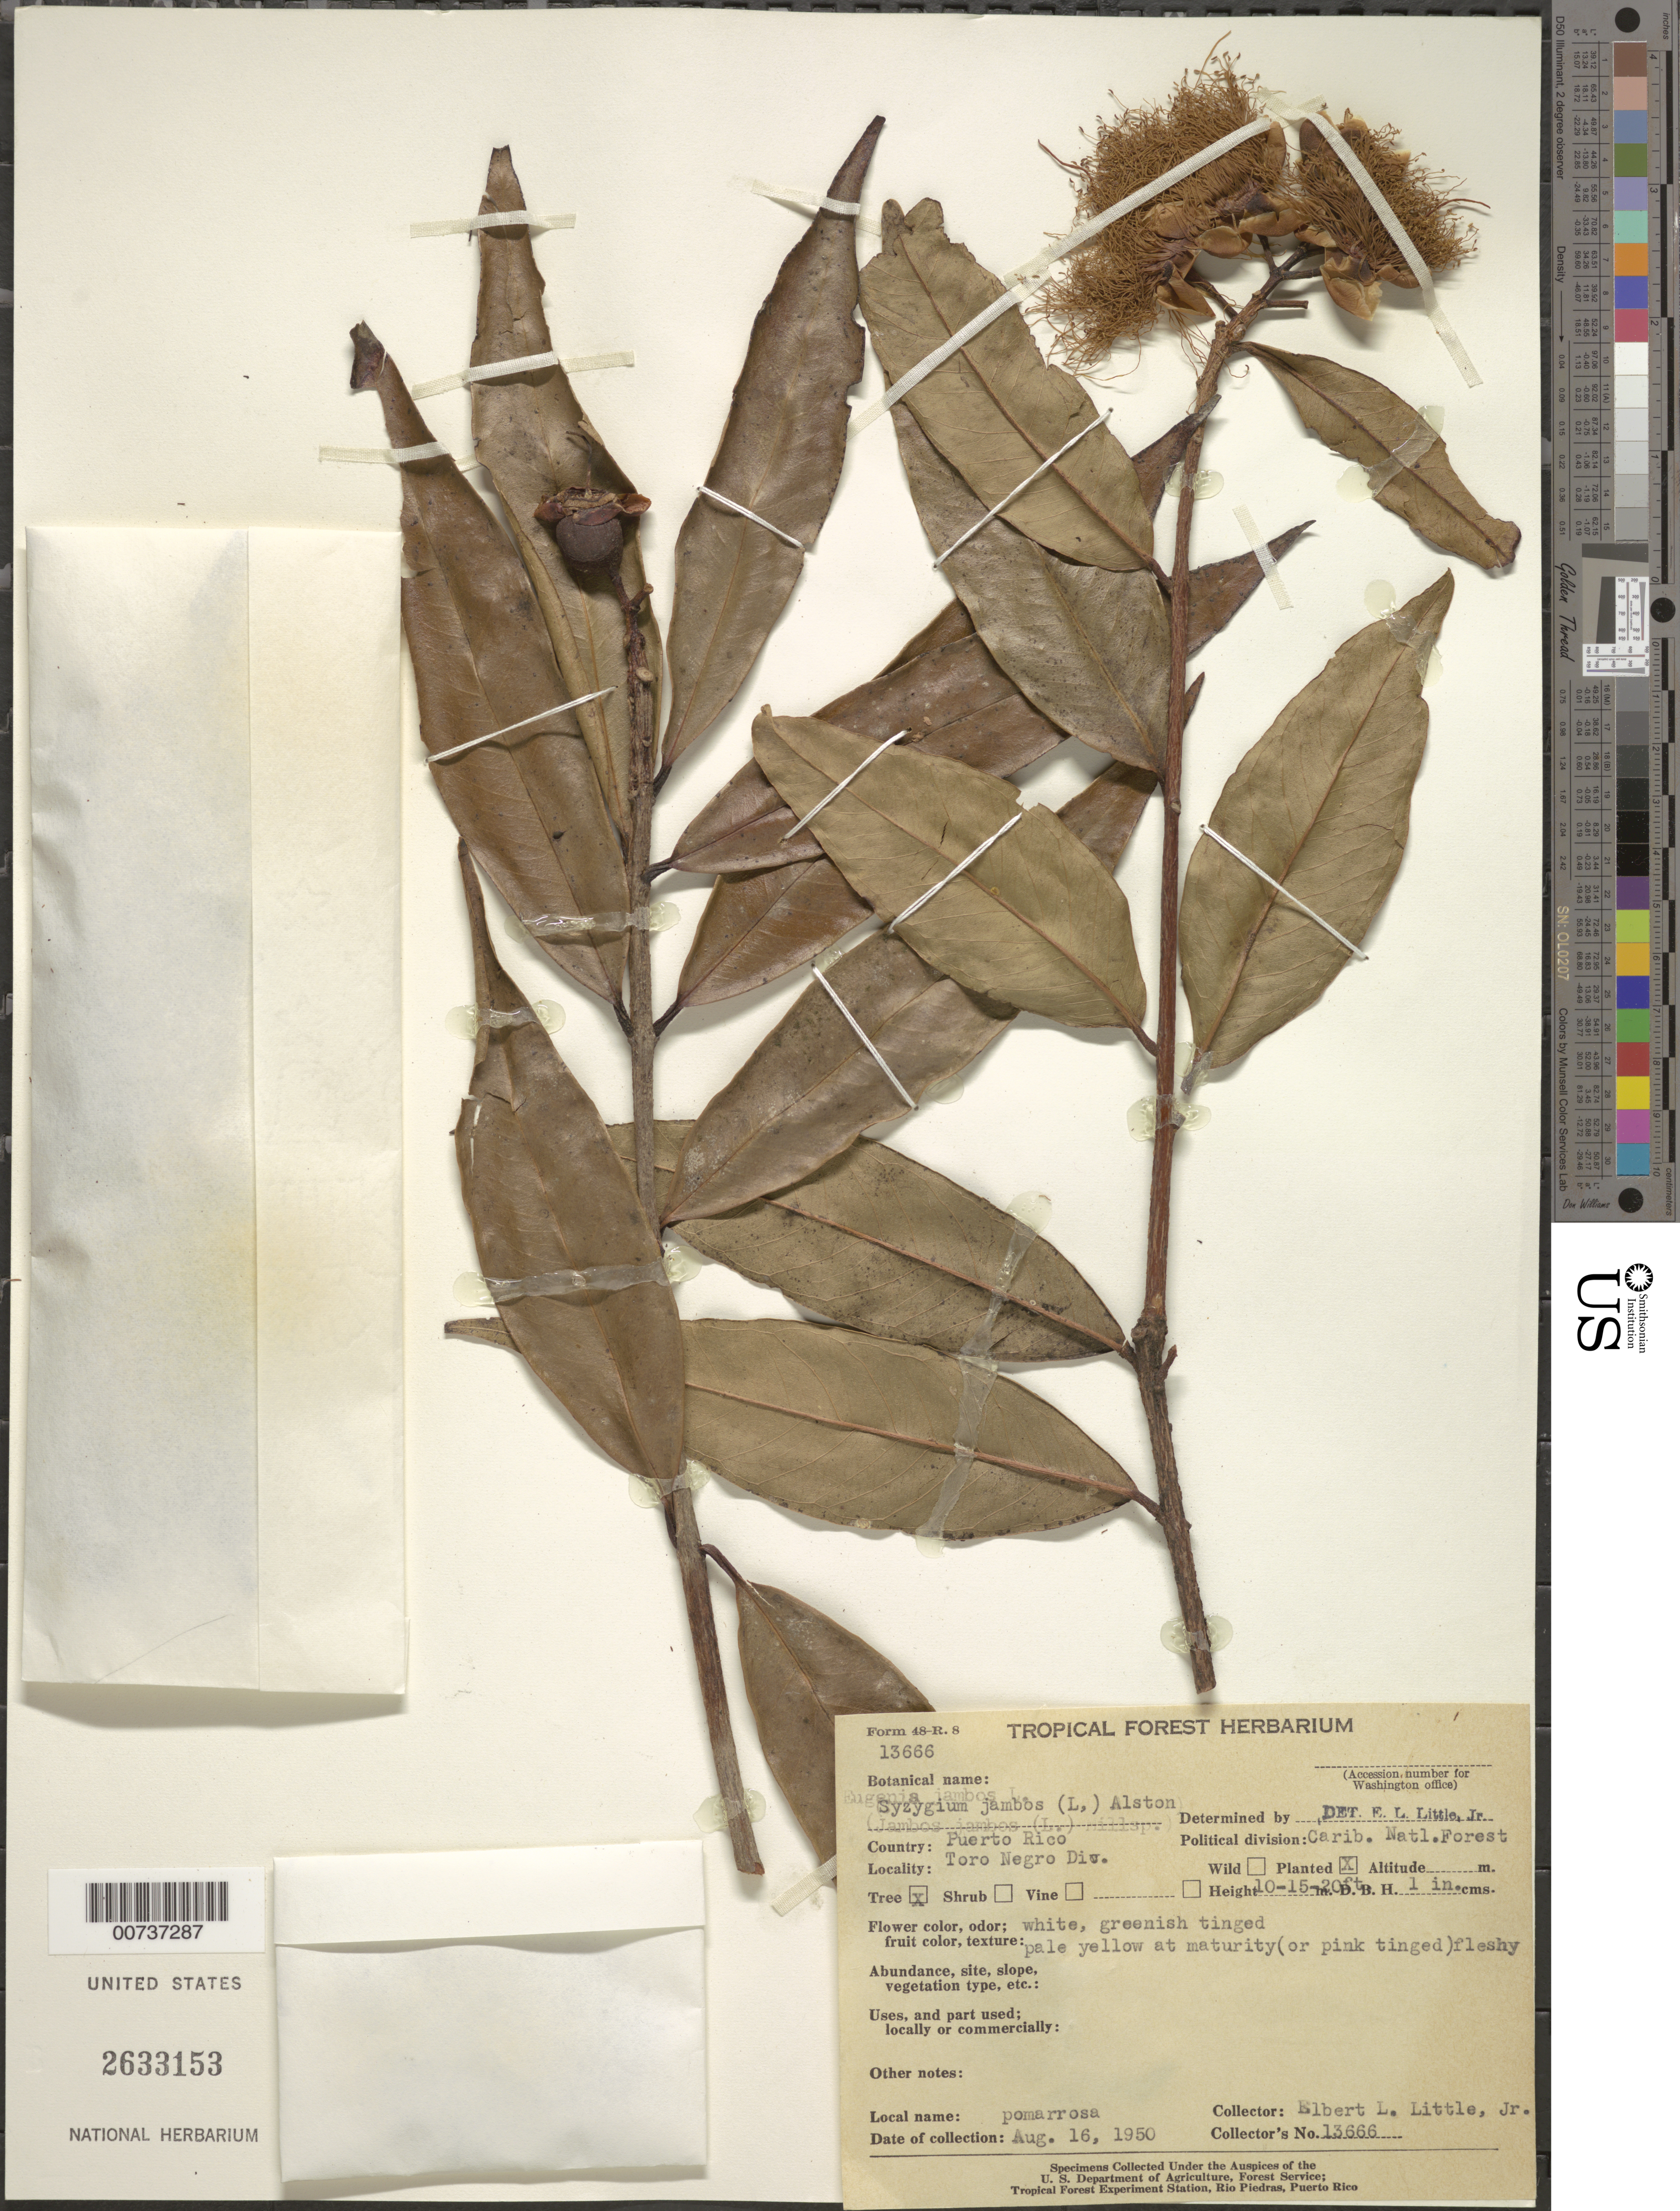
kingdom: Plantae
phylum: Tracheophyta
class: Magnoliopsida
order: Myrtales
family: Myrtaceae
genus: Syzygium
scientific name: Syzygium jambos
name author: (L.) Alston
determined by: Little, Elbert L., Jr., (FSSR), United States Department of Agriculture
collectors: E. L. Little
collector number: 13666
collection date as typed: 16 Aug 1950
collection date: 1950-08-16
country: Puerto Rico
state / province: Villalba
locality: Toro Negro Div., Caribbean National Forest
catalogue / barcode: US 2633153